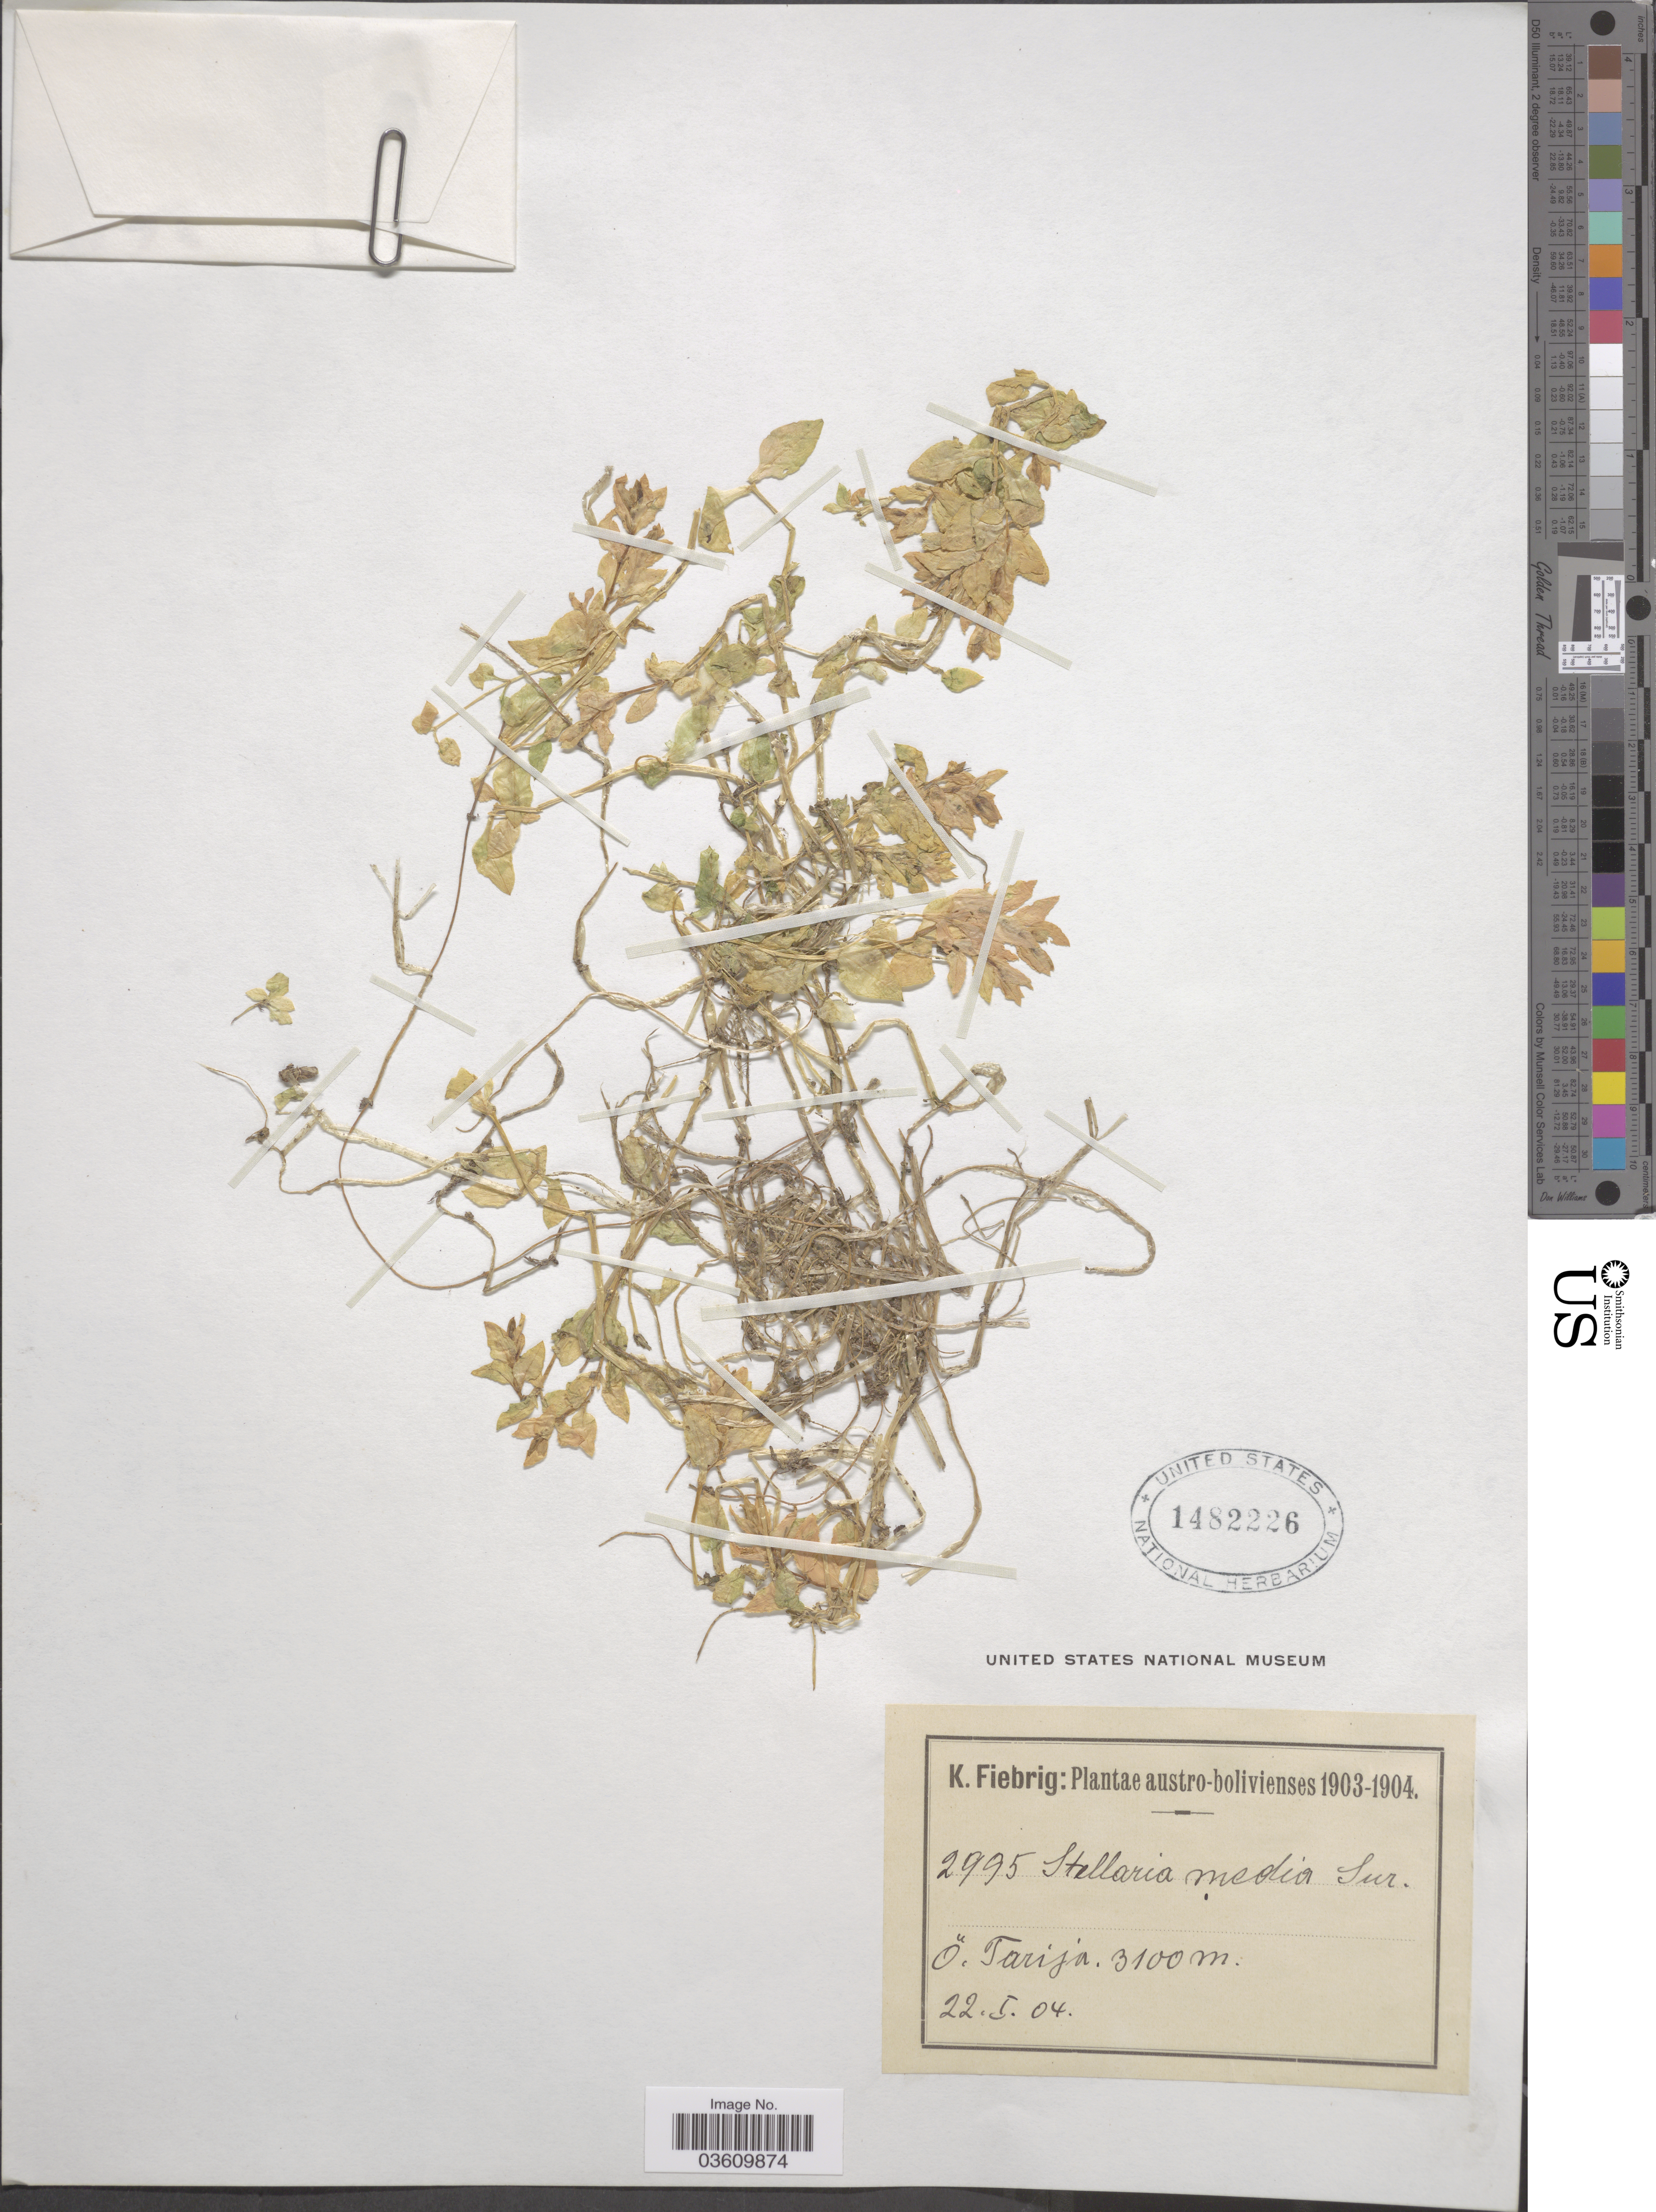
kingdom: Plantae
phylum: Tracheophyta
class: Magnoliopsida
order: Caryophyllales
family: Caryophyllaceae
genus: Stellaria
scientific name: Stellaria media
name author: (L.) Vill.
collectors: K. Fiebrig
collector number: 2995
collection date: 1904-01-22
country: Bolivia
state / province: Tarija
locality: Ö. Tarija.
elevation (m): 3100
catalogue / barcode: US 1482226